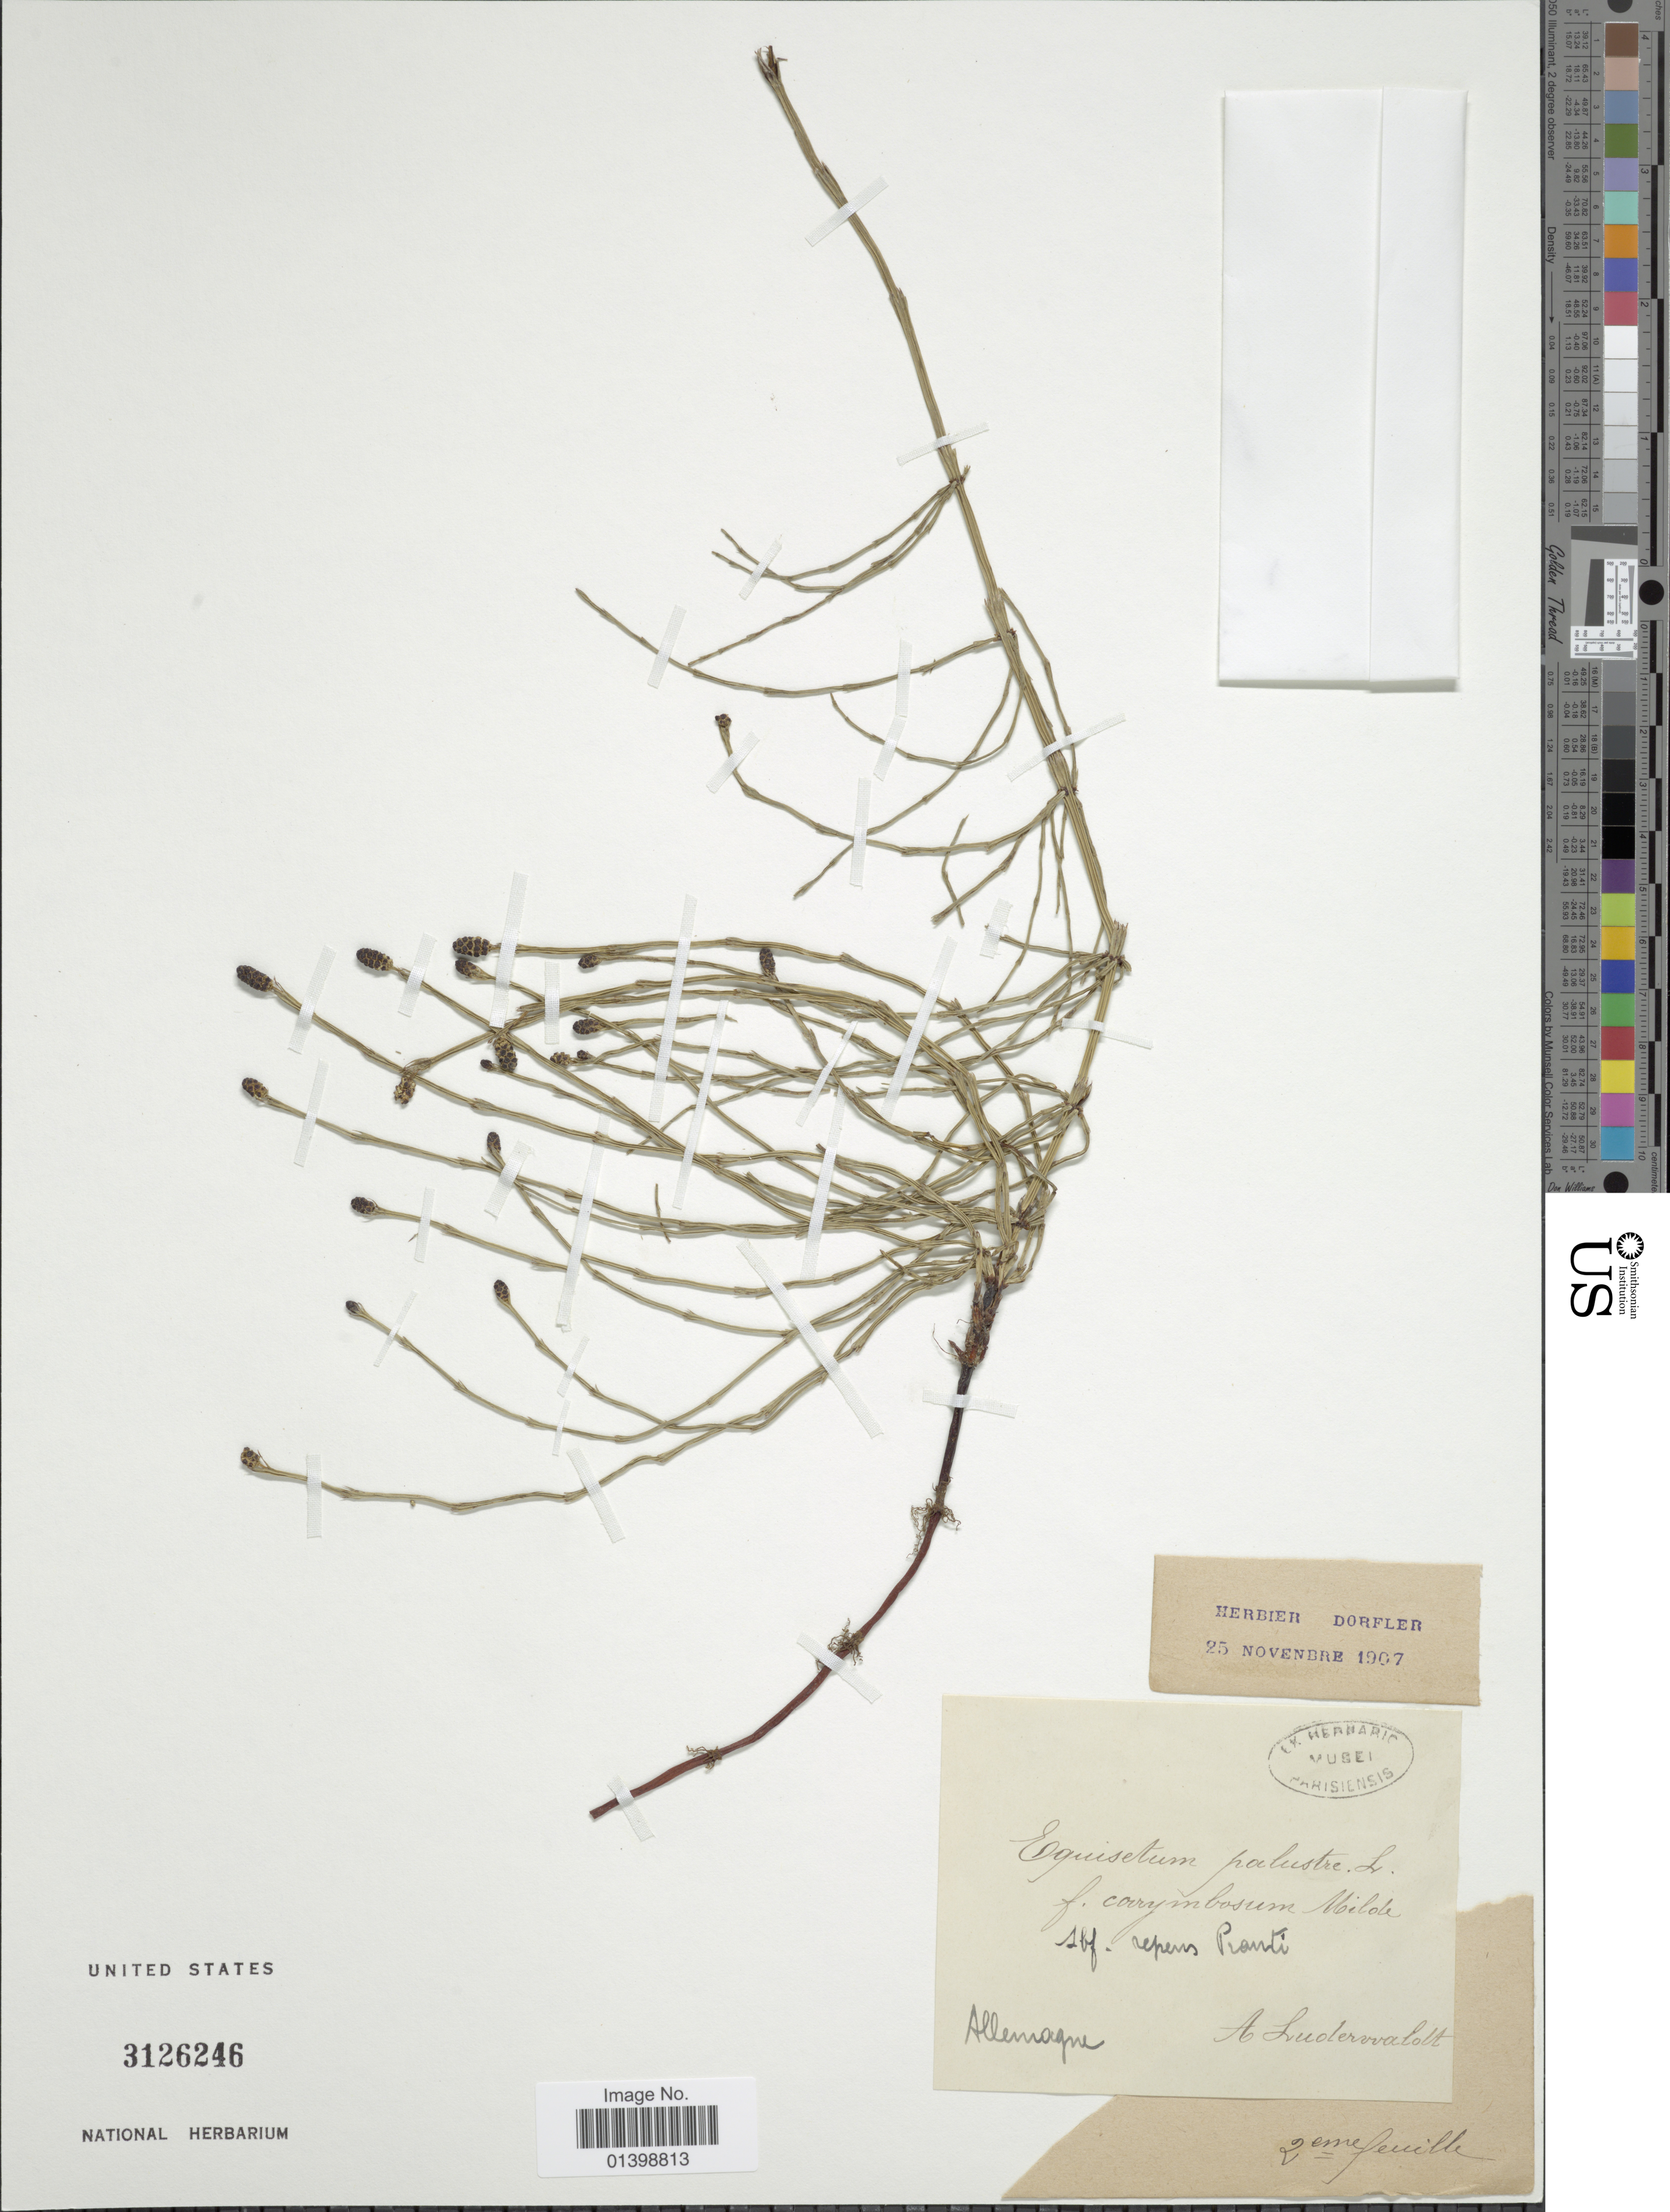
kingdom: Plantae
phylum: Tracheophyta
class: Polypodiopsida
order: Equisetales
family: Equisetaceae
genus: Equisetum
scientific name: Equisetum palustre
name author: L.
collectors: A. Lüderwaldt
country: Germany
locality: Allemagne [interpreted]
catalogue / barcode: US 3126246